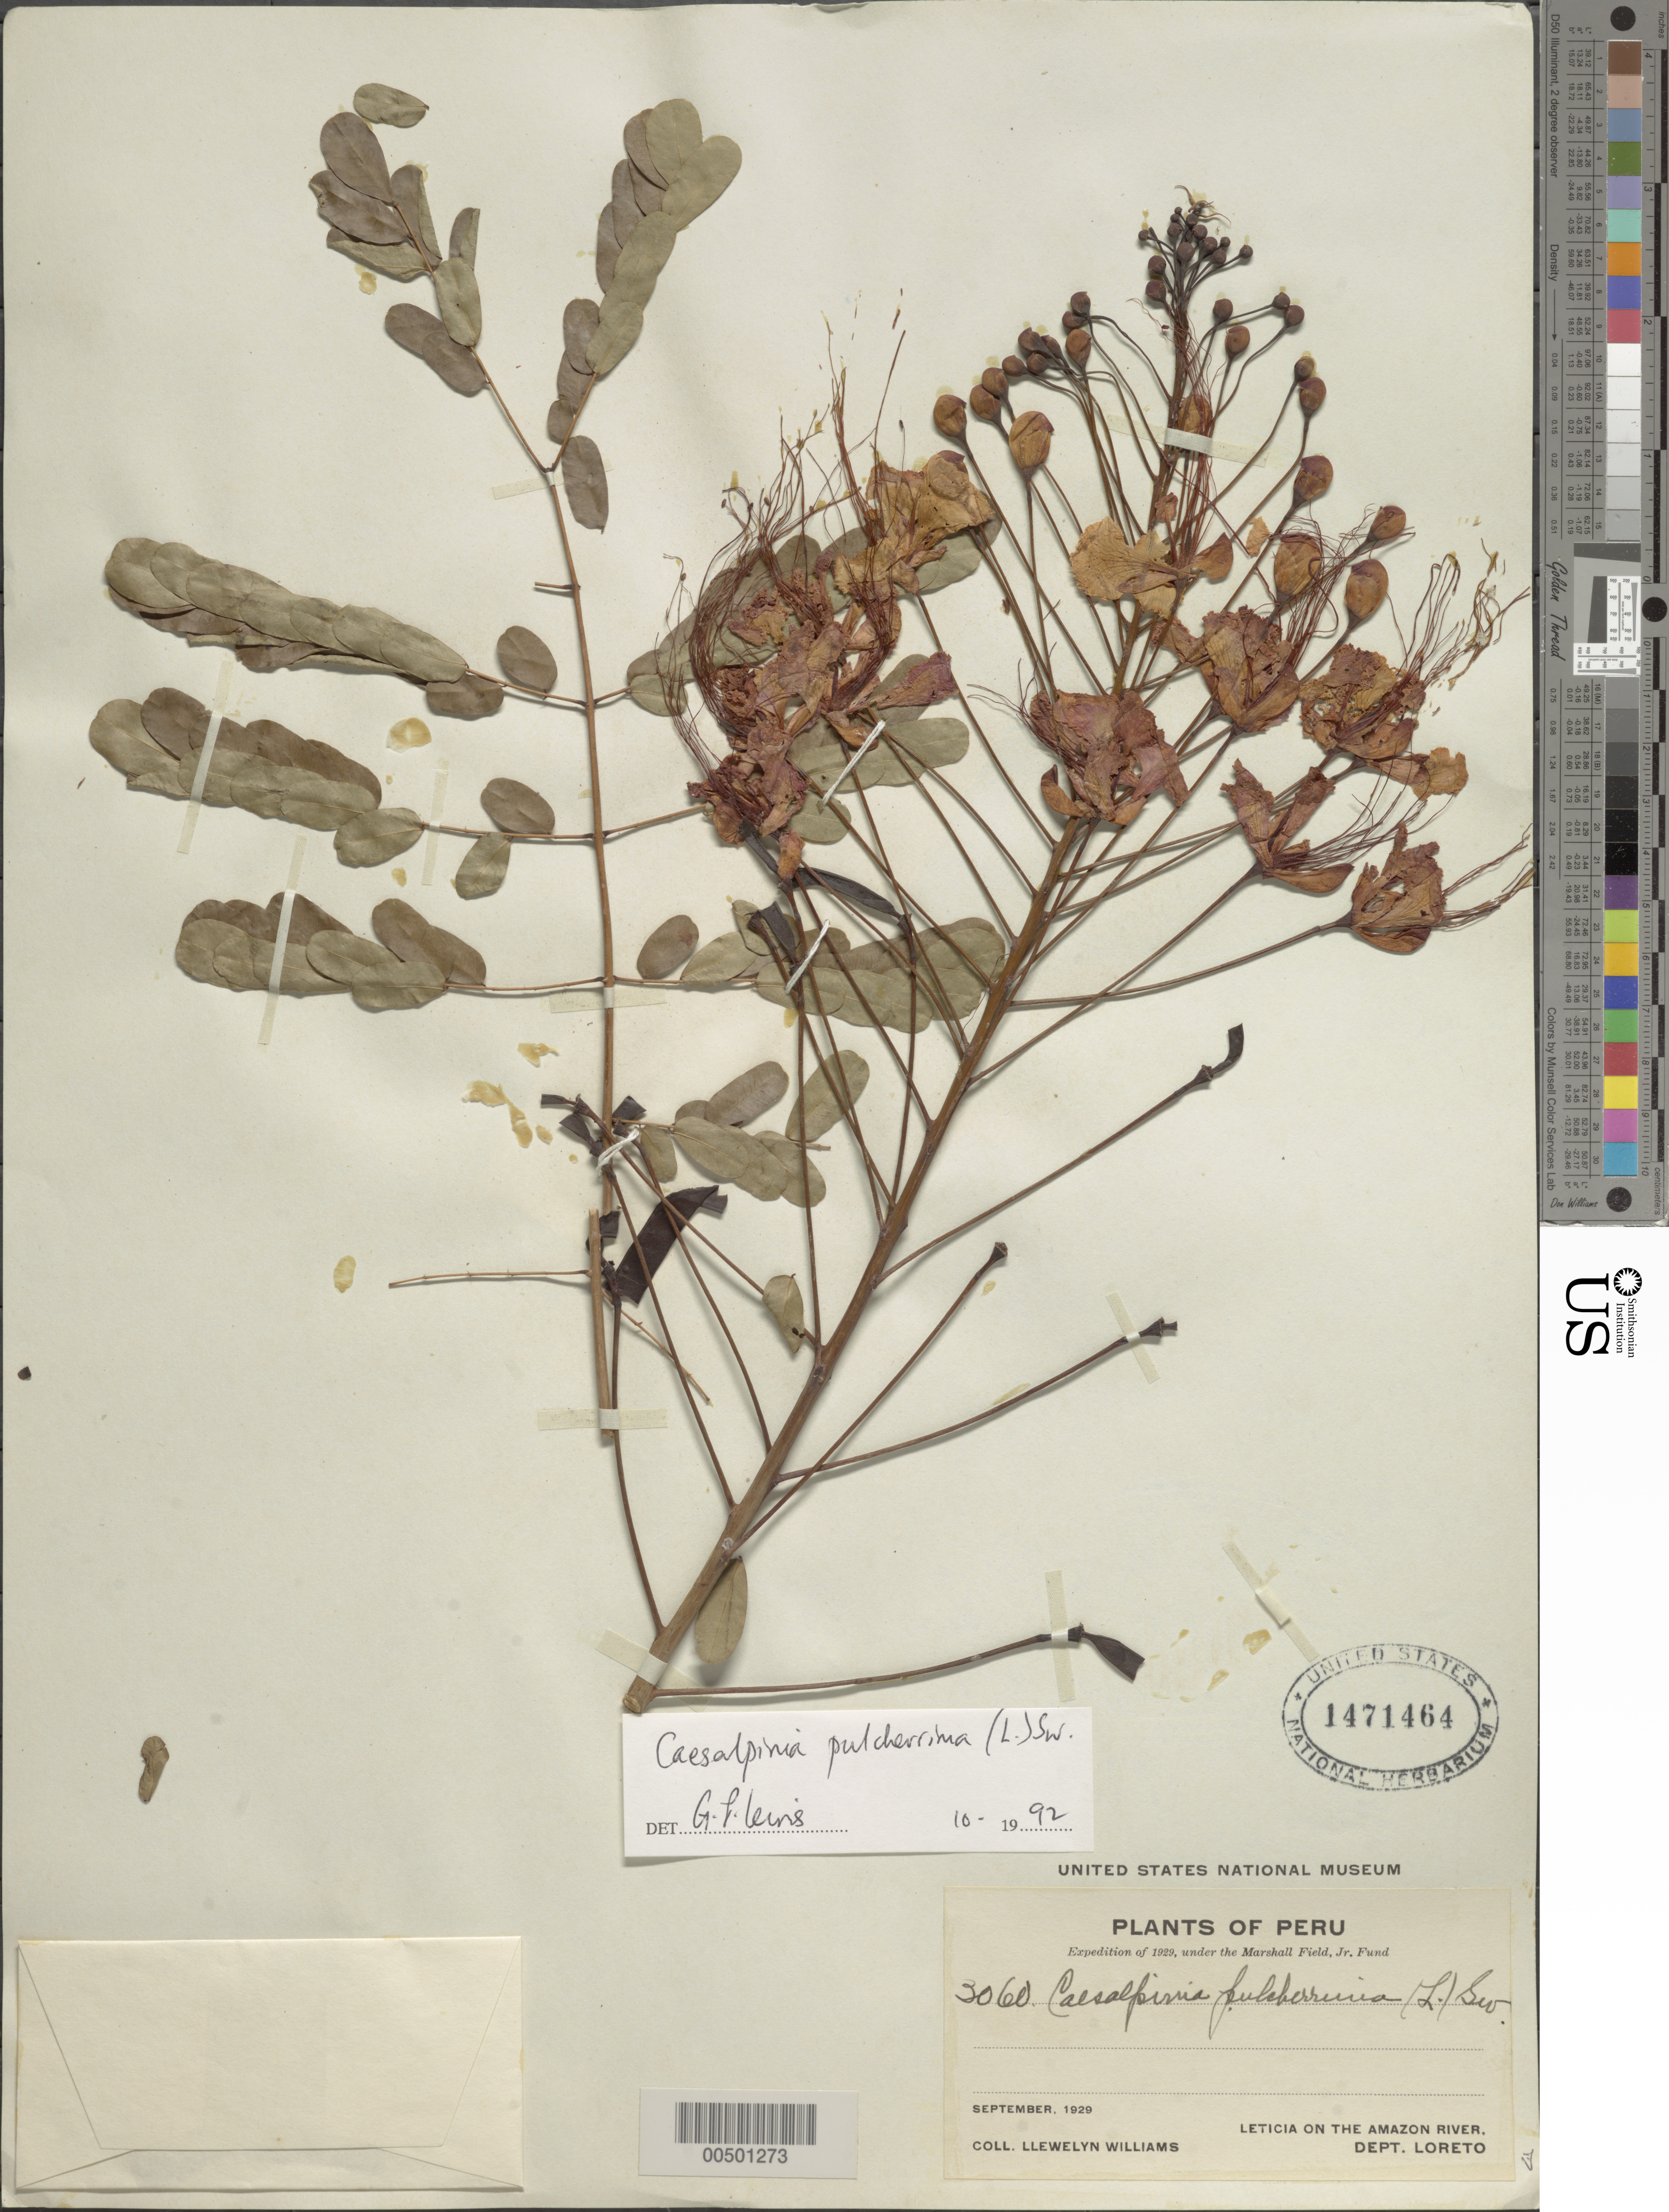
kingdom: Plantae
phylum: Tracheophyta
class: Magnoliopsida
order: Fabales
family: Fabaceae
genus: Caesalpinia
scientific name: Caesalpinia pulcherrima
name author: (L.) Sw.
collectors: Ll. Williams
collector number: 3060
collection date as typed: Sep 1929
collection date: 1929-09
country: Peru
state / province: Loreto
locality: Leticia on the amazon river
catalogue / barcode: US 1471464